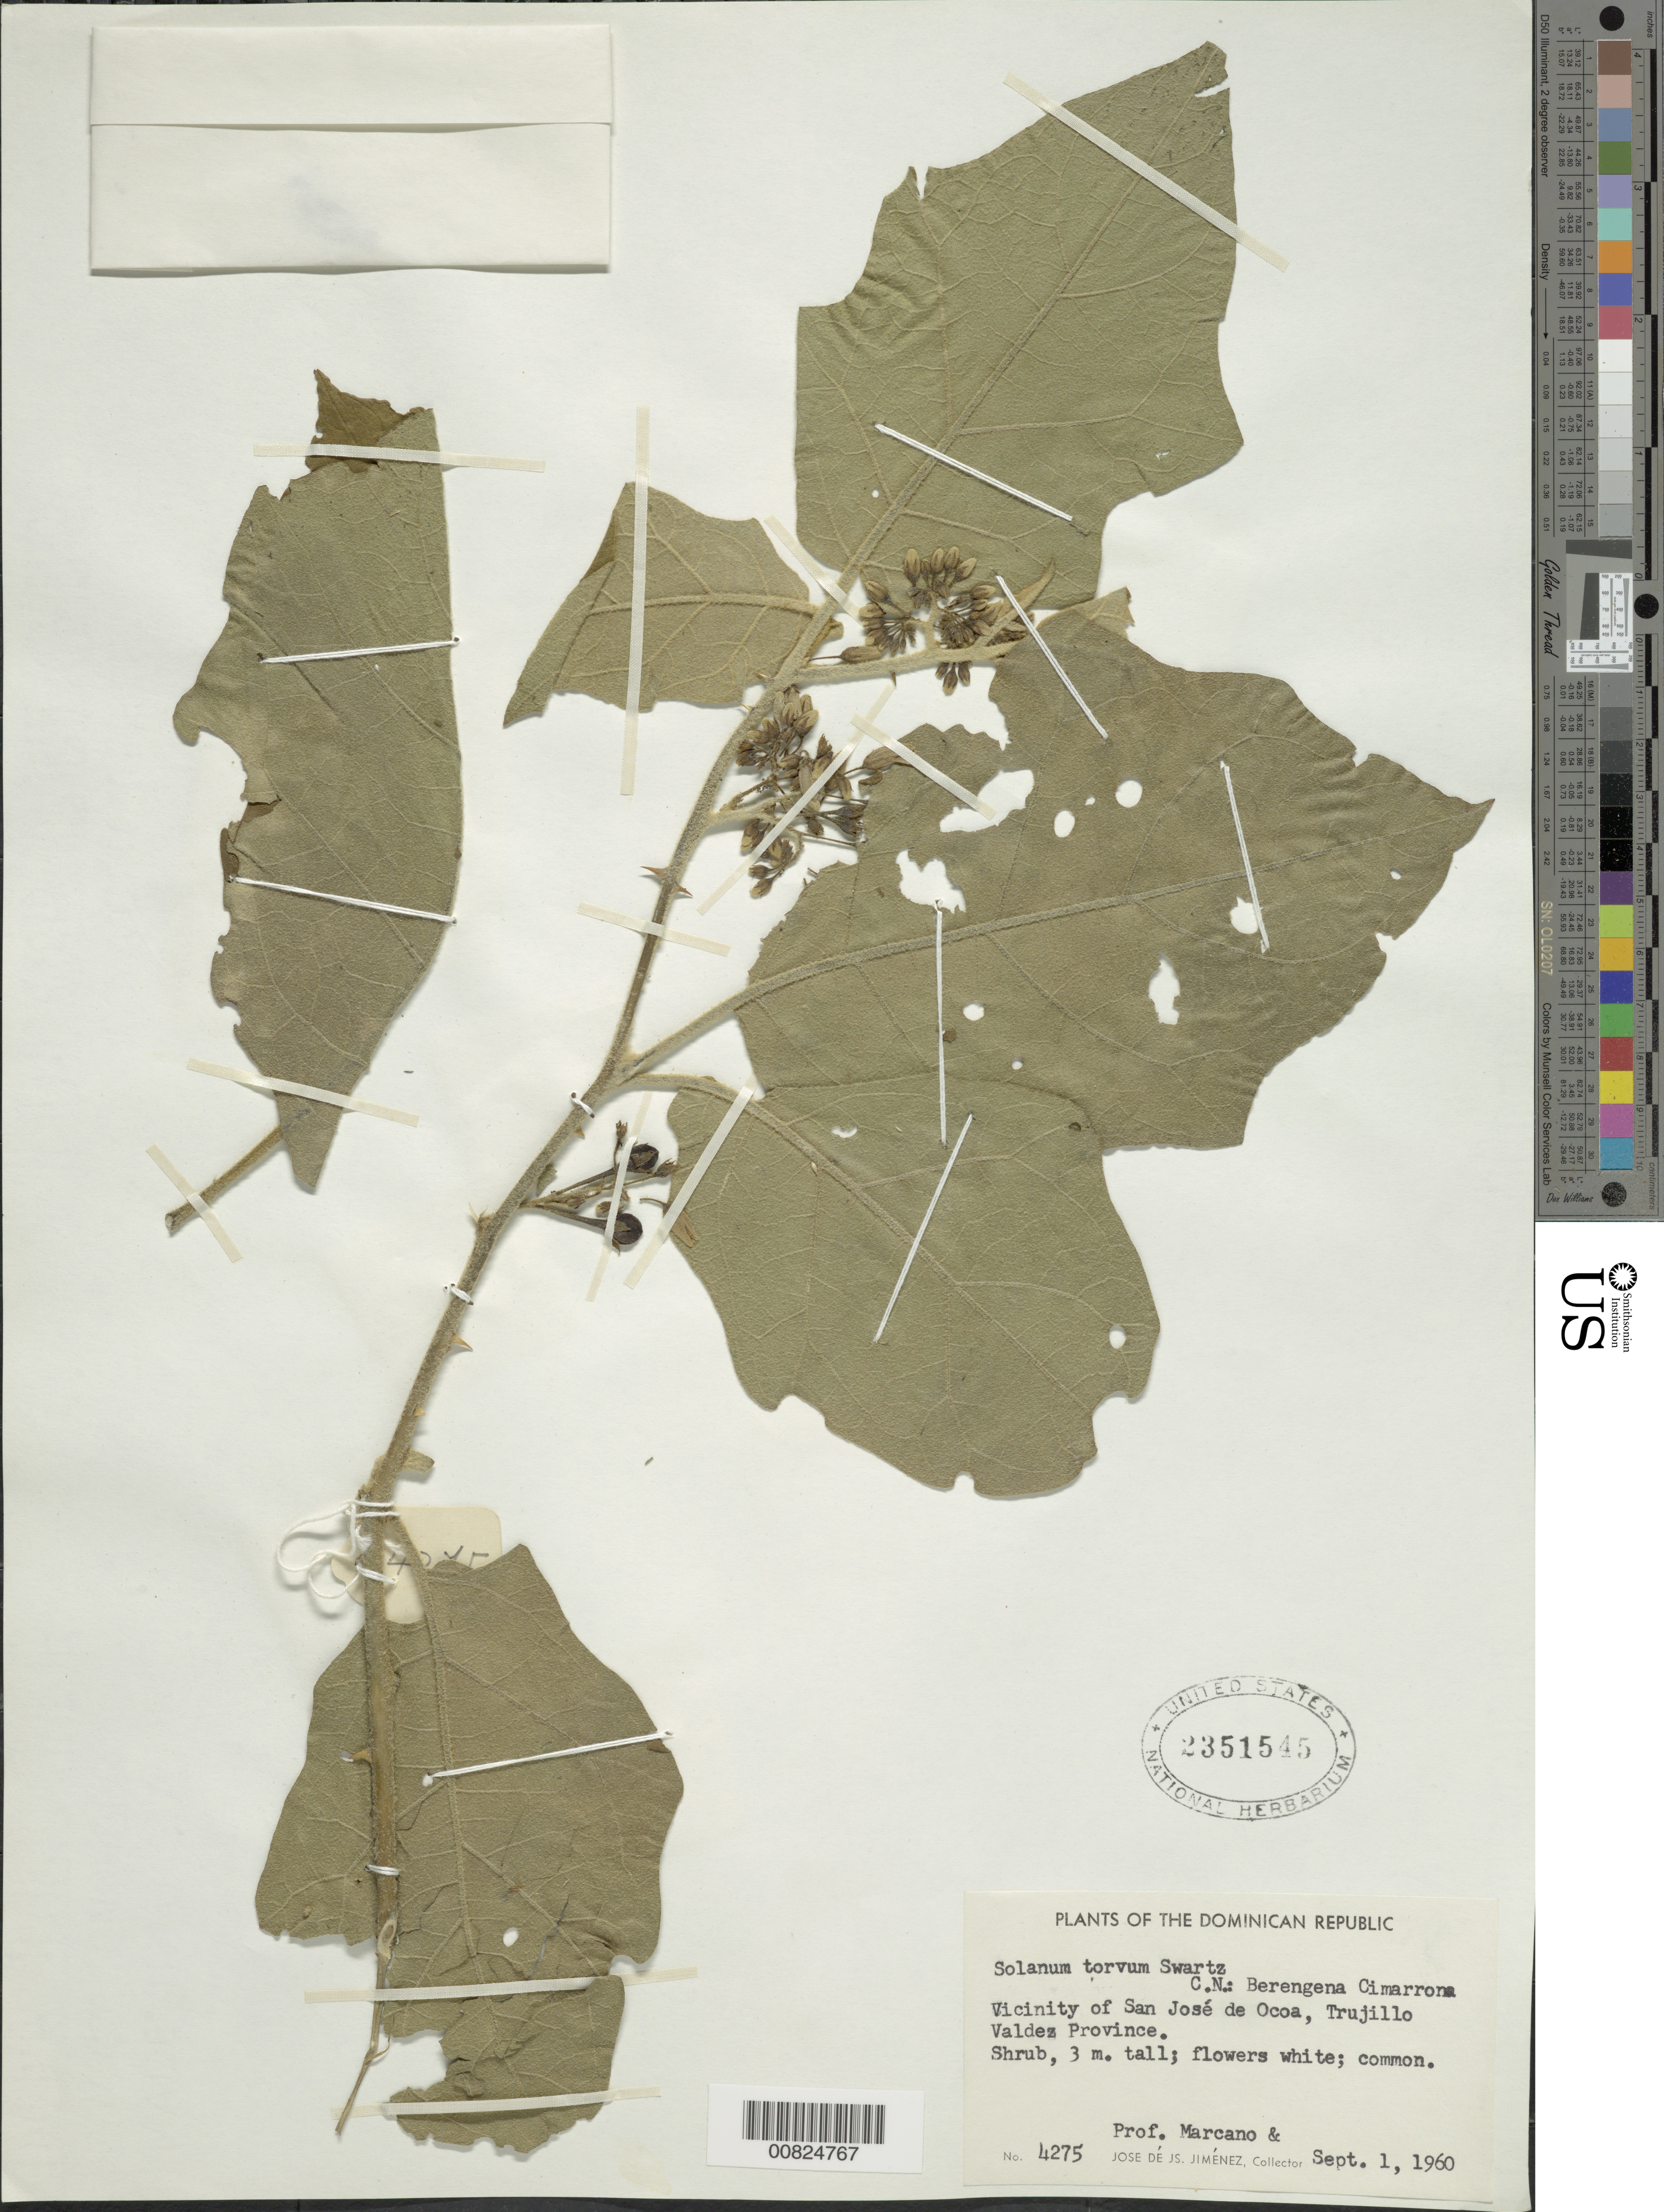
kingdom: Plantae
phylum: Tracheophyta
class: Magnoliopsida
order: Solanales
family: Solanaceae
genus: Solanum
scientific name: Solanum torvum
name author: Sw.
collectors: J. J. Jiménez Almonte & E. J. Marcano F.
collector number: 4275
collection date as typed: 01 Sep 1960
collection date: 1960-09-01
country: Dominican Republic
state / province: Peravia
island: Hispaniola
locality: Vicinity of San José de Ocoa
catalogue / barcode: US 2351545